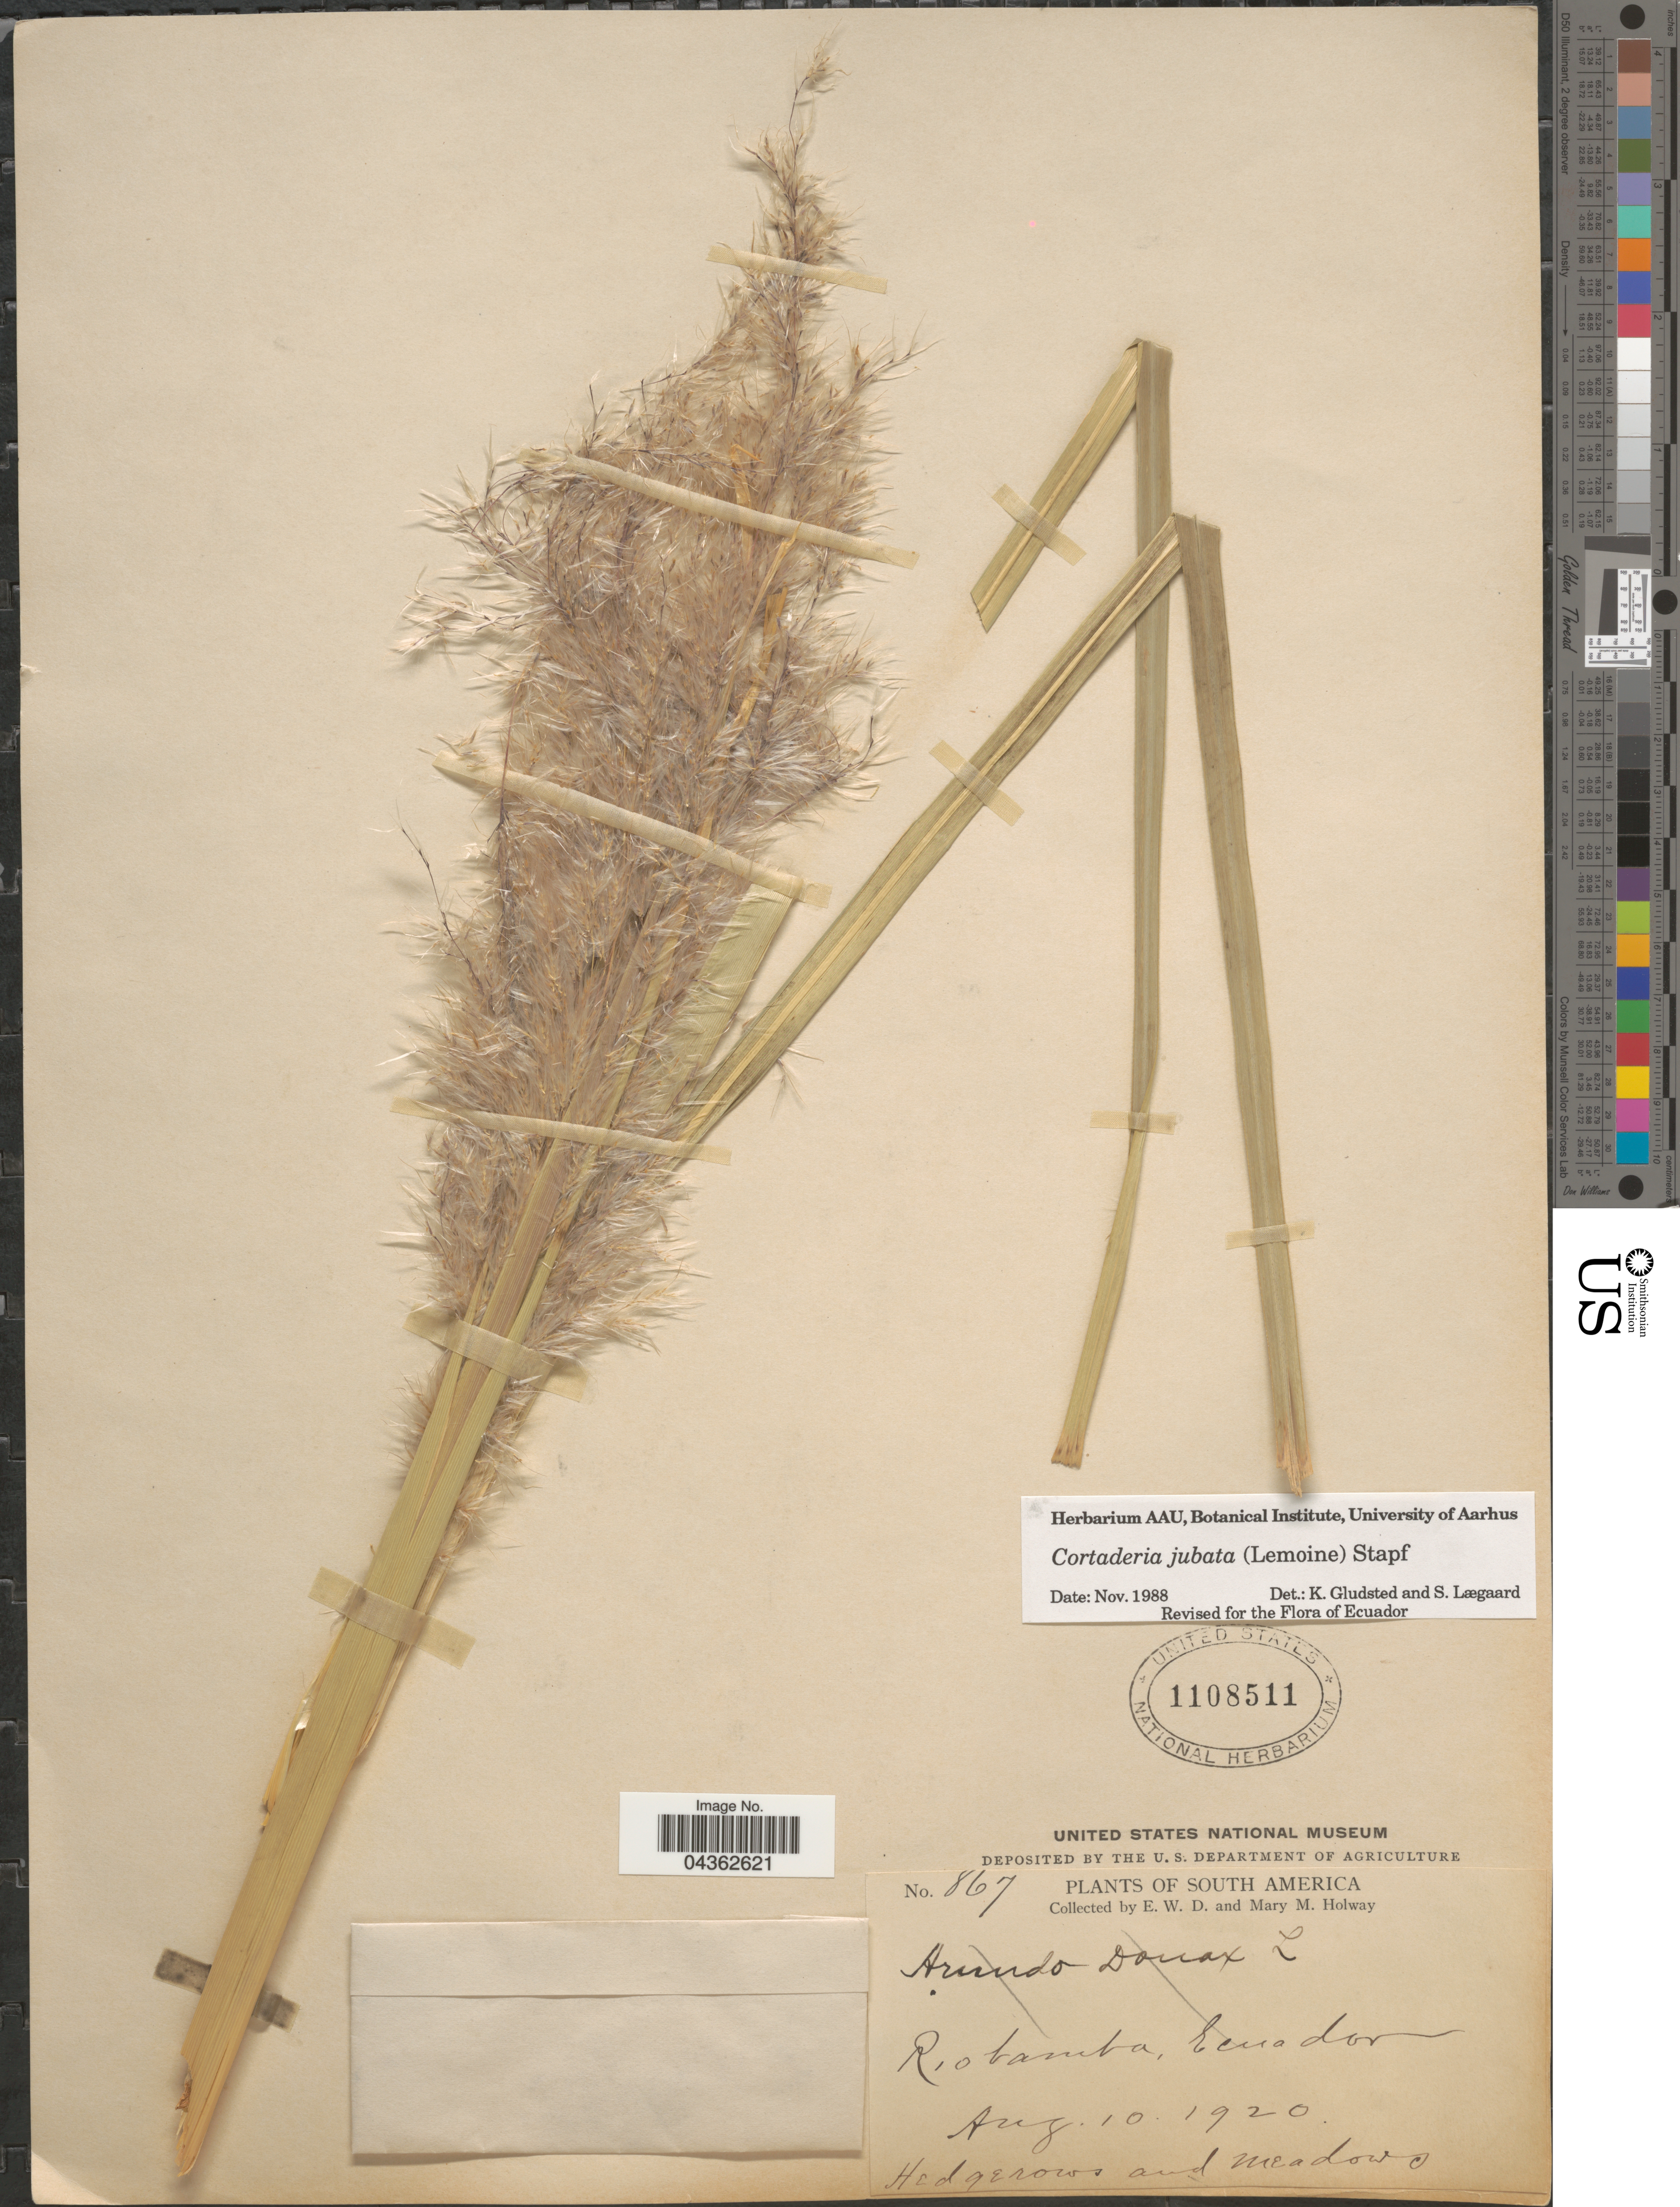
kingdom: Plantae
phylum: Tracheophyta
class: Liliopsida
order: Poales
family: Poaceae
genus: Cortaderia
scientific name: Cortaderia jubata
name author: (Lemoine) Stapf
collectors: E. W. D. Holway & M. M. Holway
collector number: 867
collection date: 1920-08-10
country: Ecuador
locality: Riobamba.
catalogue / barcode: US 1108511